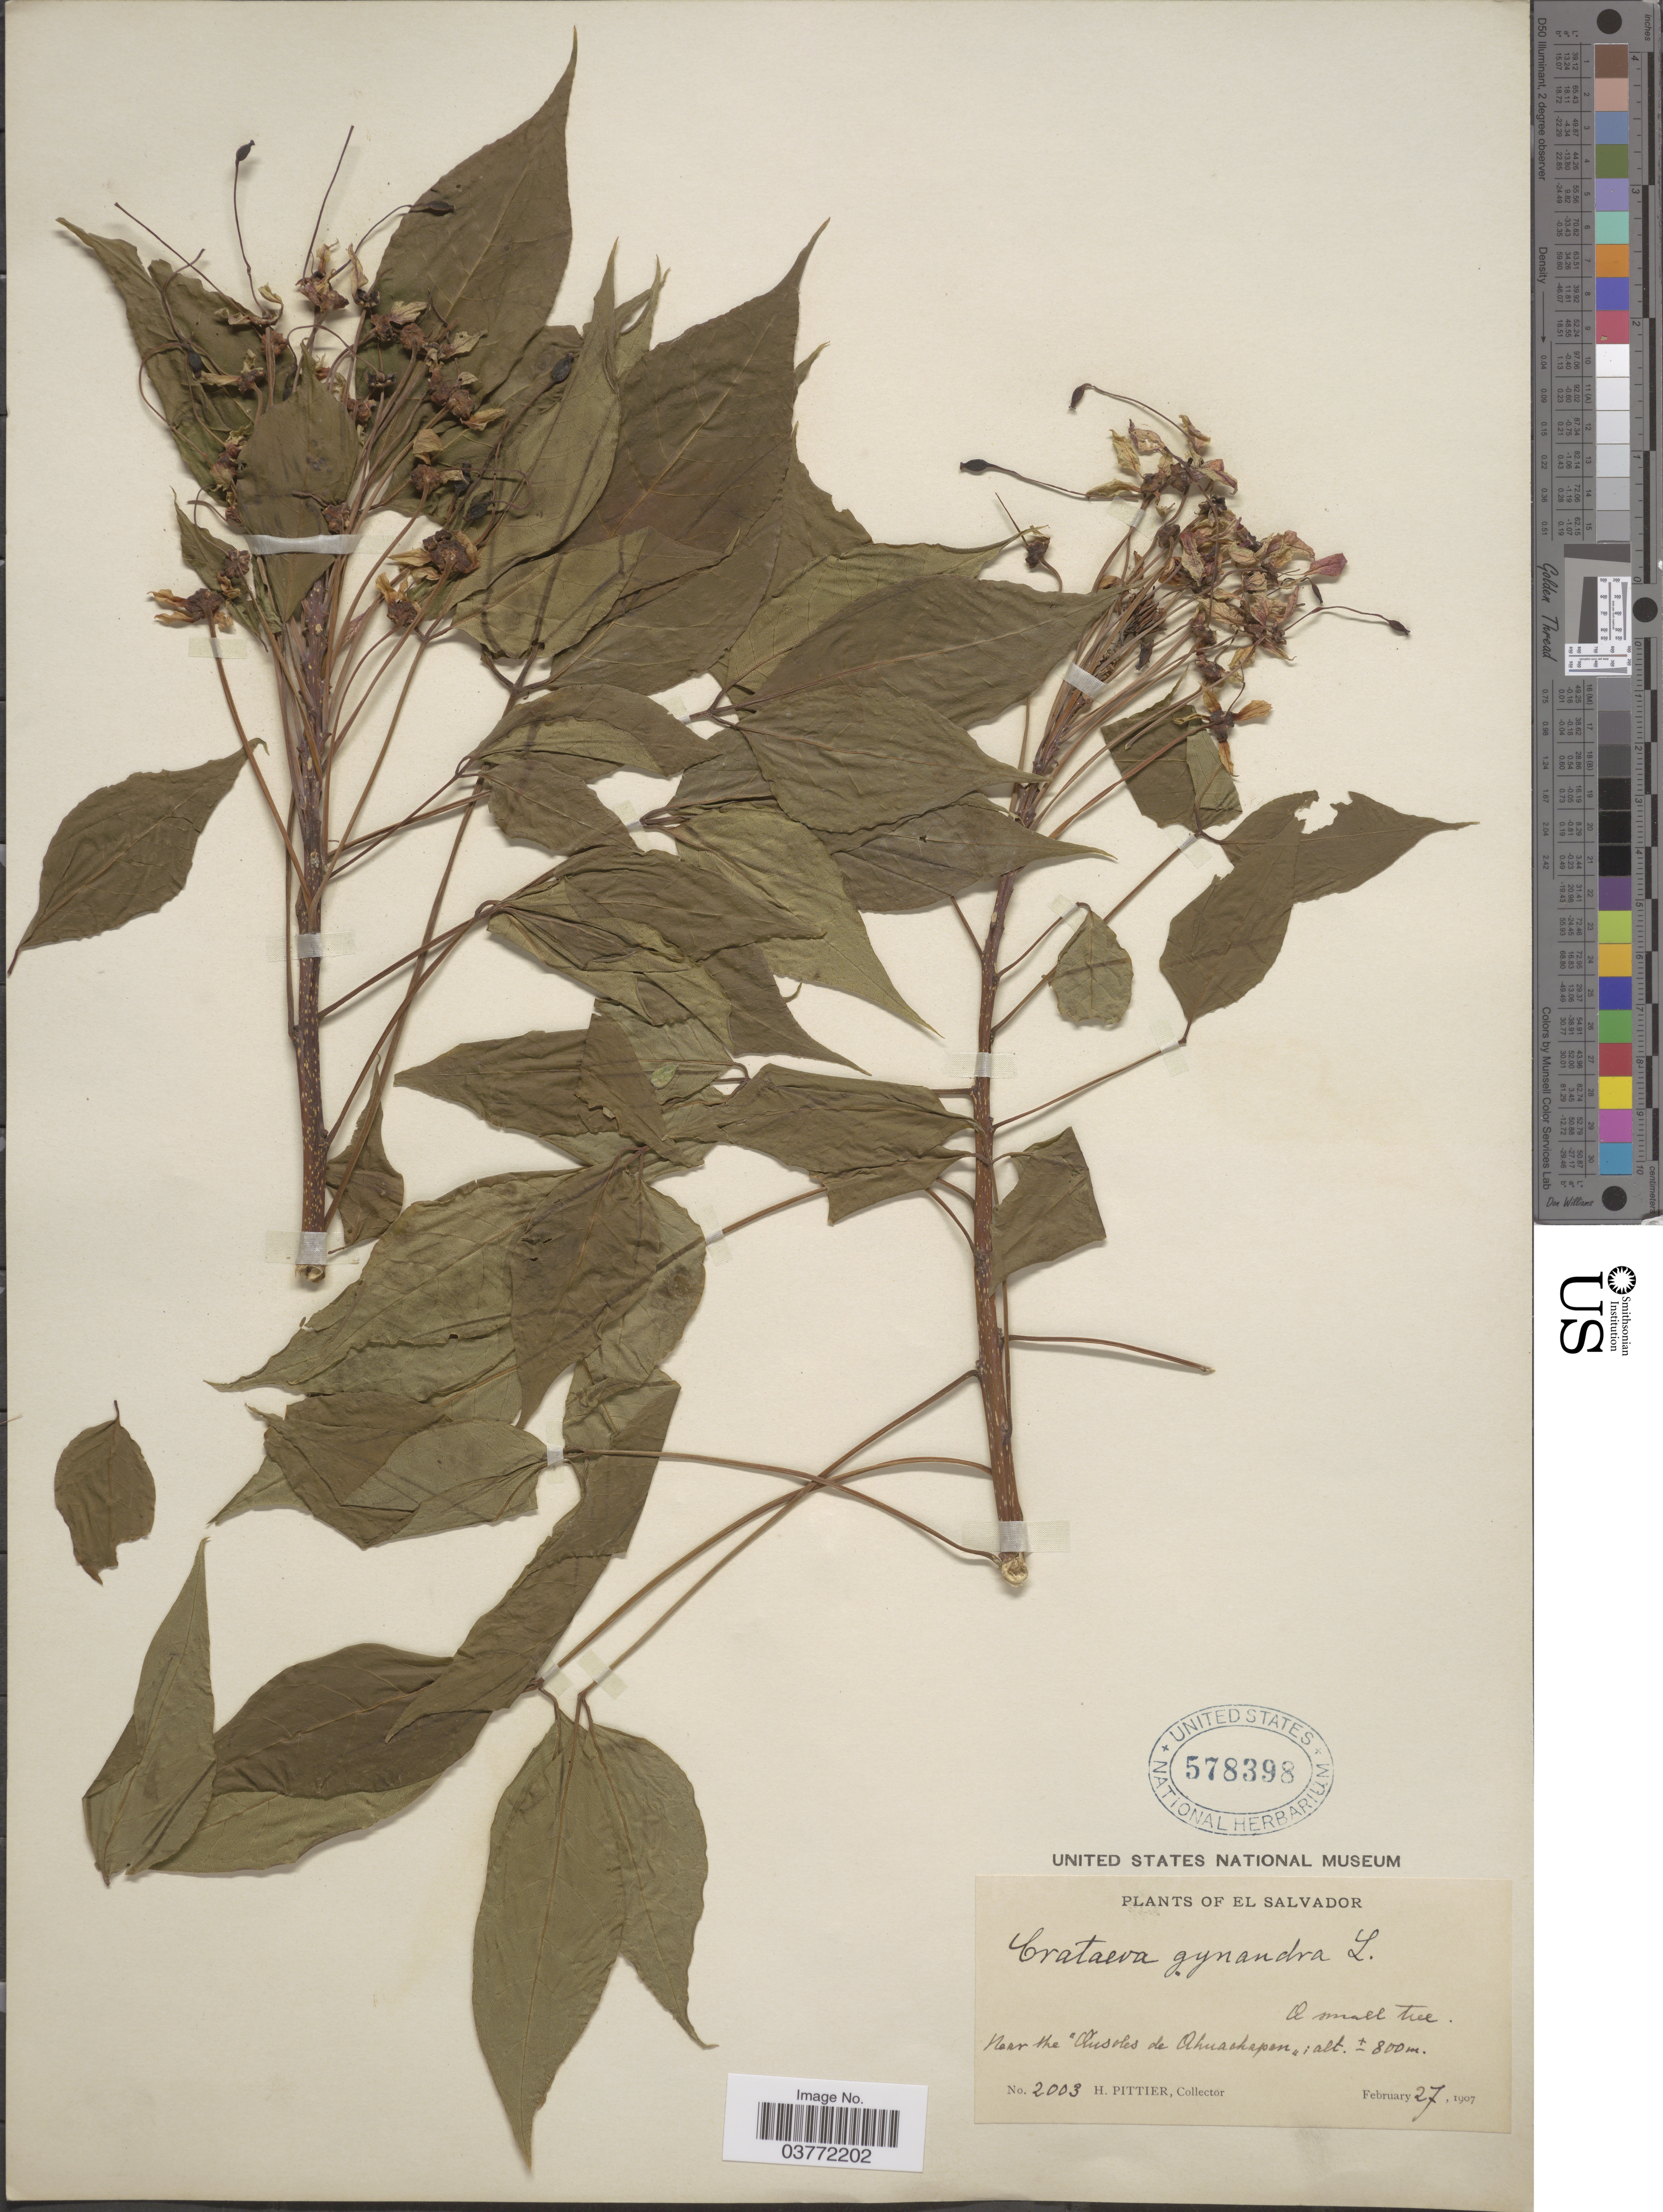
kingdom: Plantae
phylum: Tracheophyta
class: Magnoliopsida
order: Brassicales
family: Capparaceae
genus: Crateva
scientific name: Crateva tapia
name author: L.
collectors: H. F. Pittier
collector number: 2003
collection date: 1907-02-27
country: El Salvador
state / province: Ahuachapan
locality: Near the "Ausoles de Ahuachapan".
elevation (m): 800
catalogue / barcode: US 578398